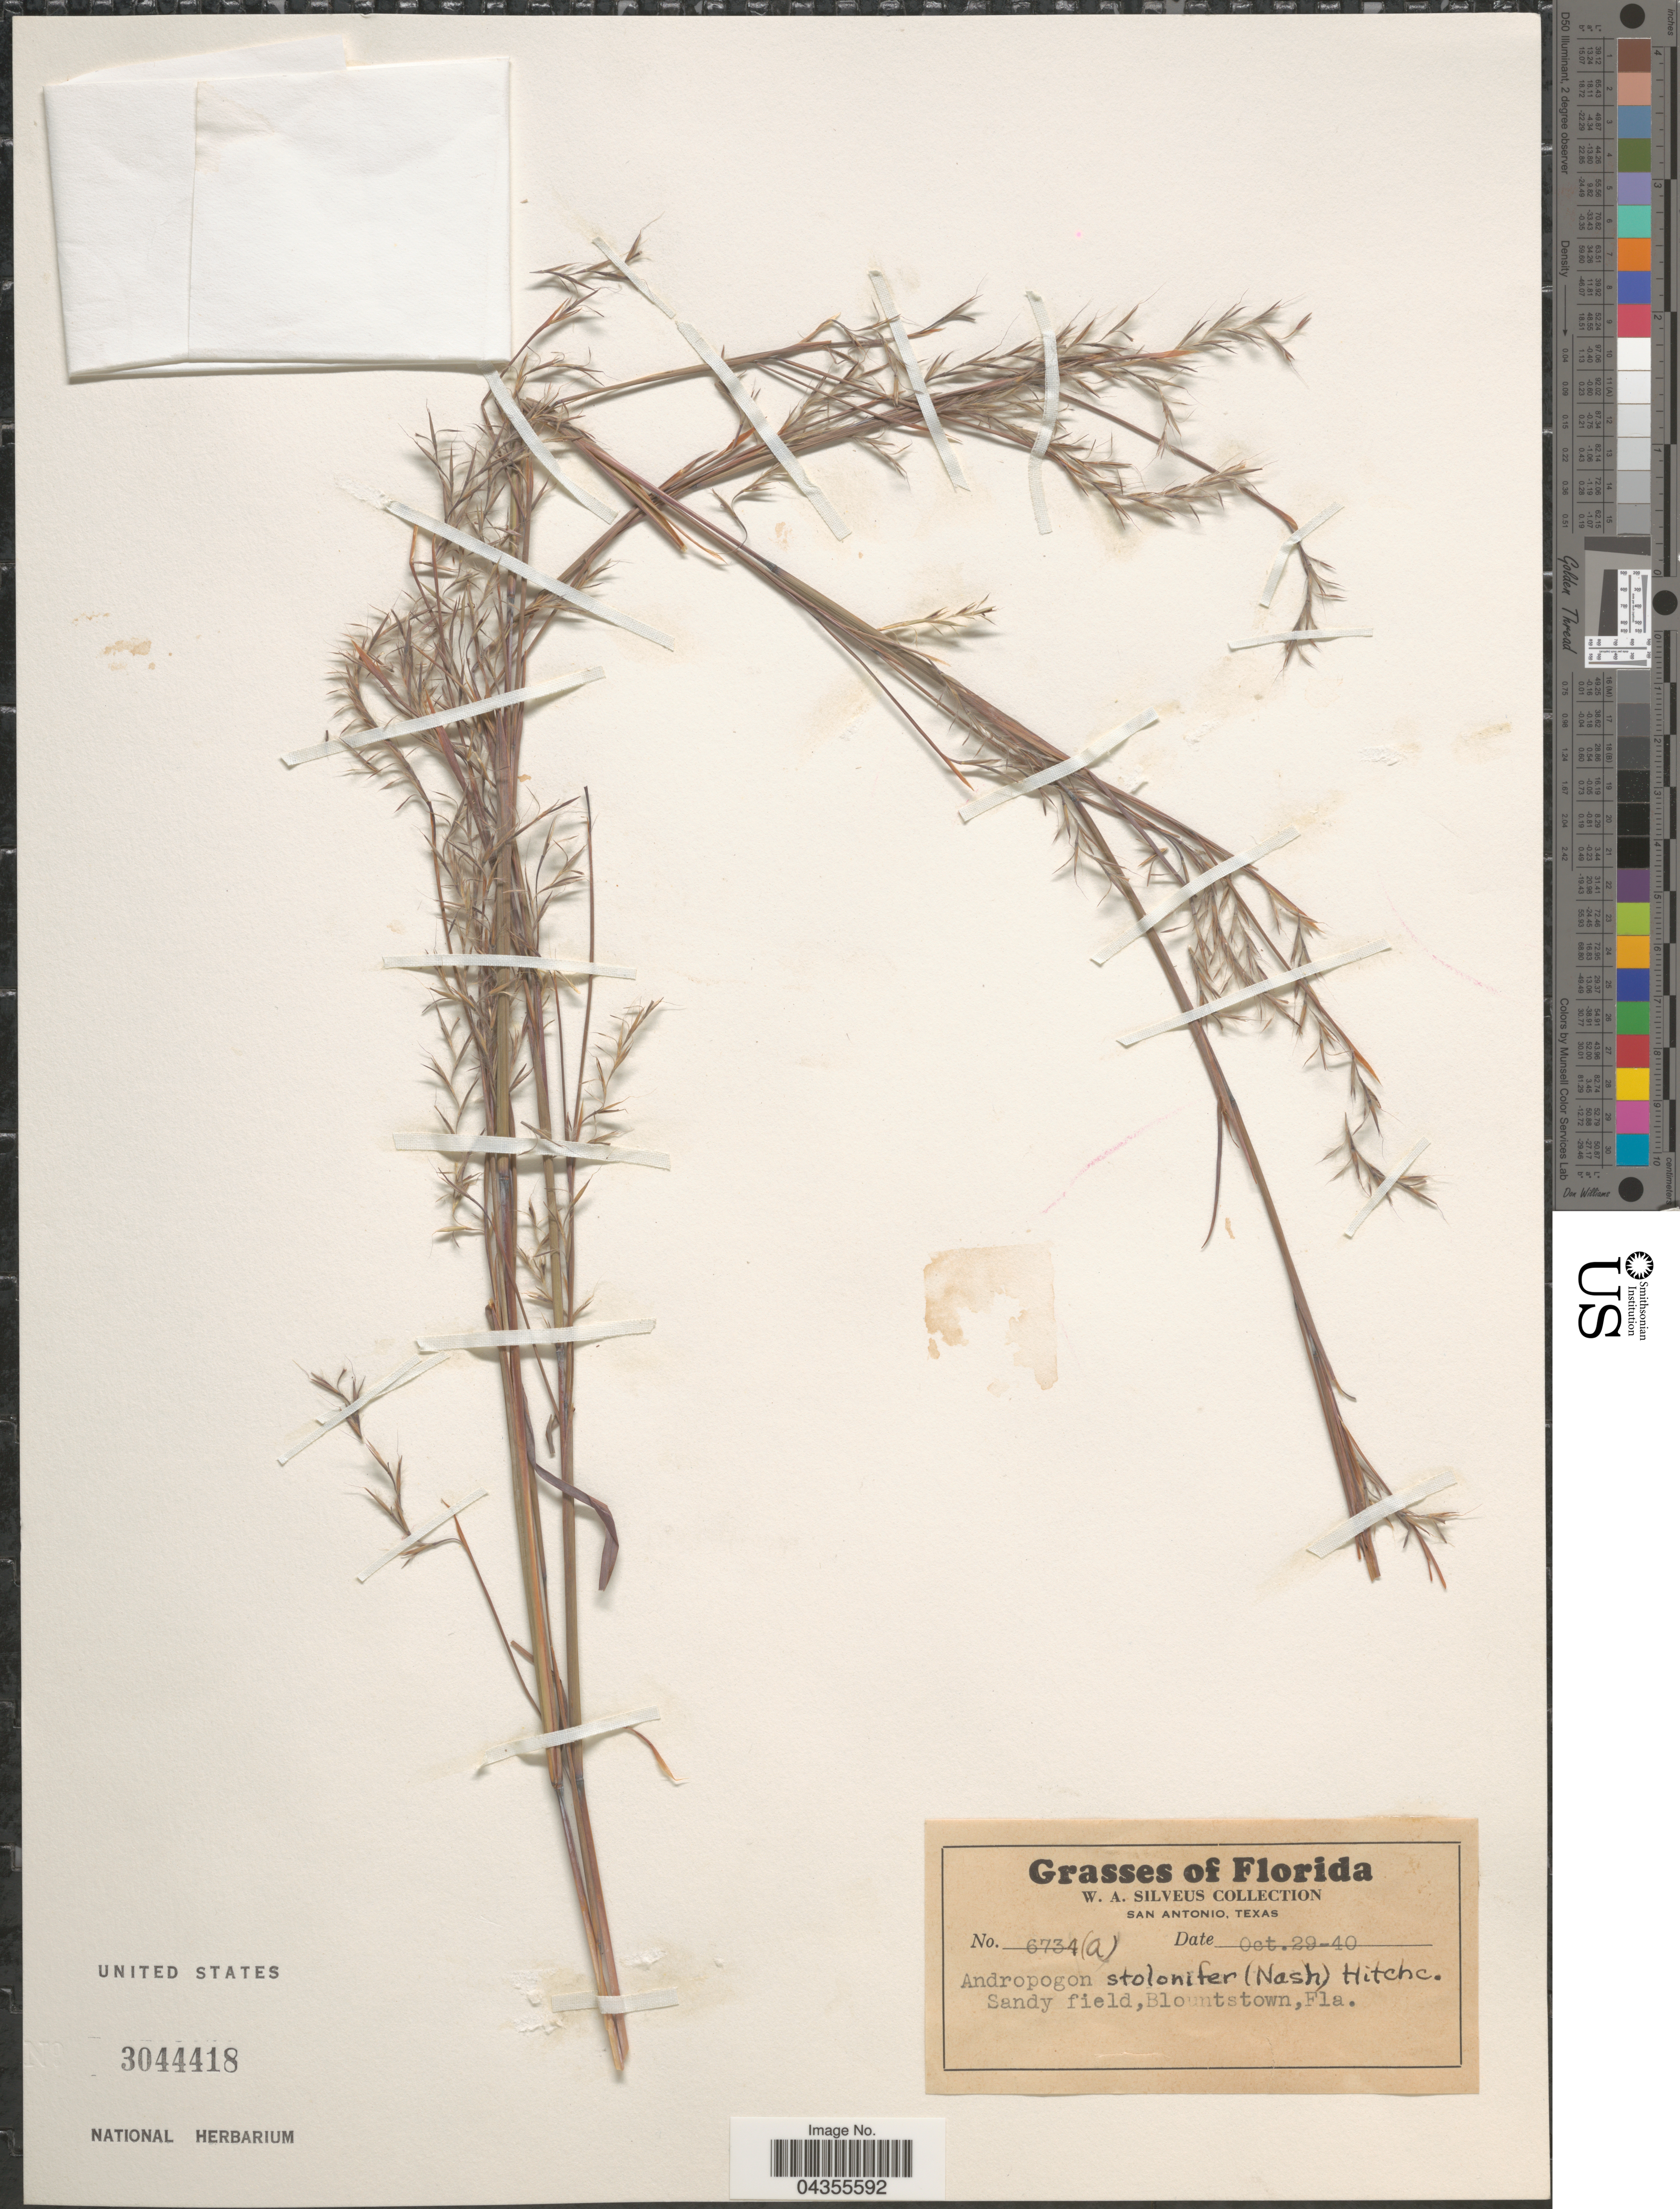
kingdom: Plantae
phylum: Tracheophyta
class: Liliopsida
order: Poales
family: Poaceae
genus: Schizachyrium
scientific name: Schizachyrium scoparium var. stoloniferum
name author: (Nash) Wipff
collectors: W. Silveus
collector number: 6734(a)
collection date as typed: Transcribed d/m/y: 29/10/40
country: United States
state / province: Florida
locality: Blountstown.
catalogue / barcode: US 3044418